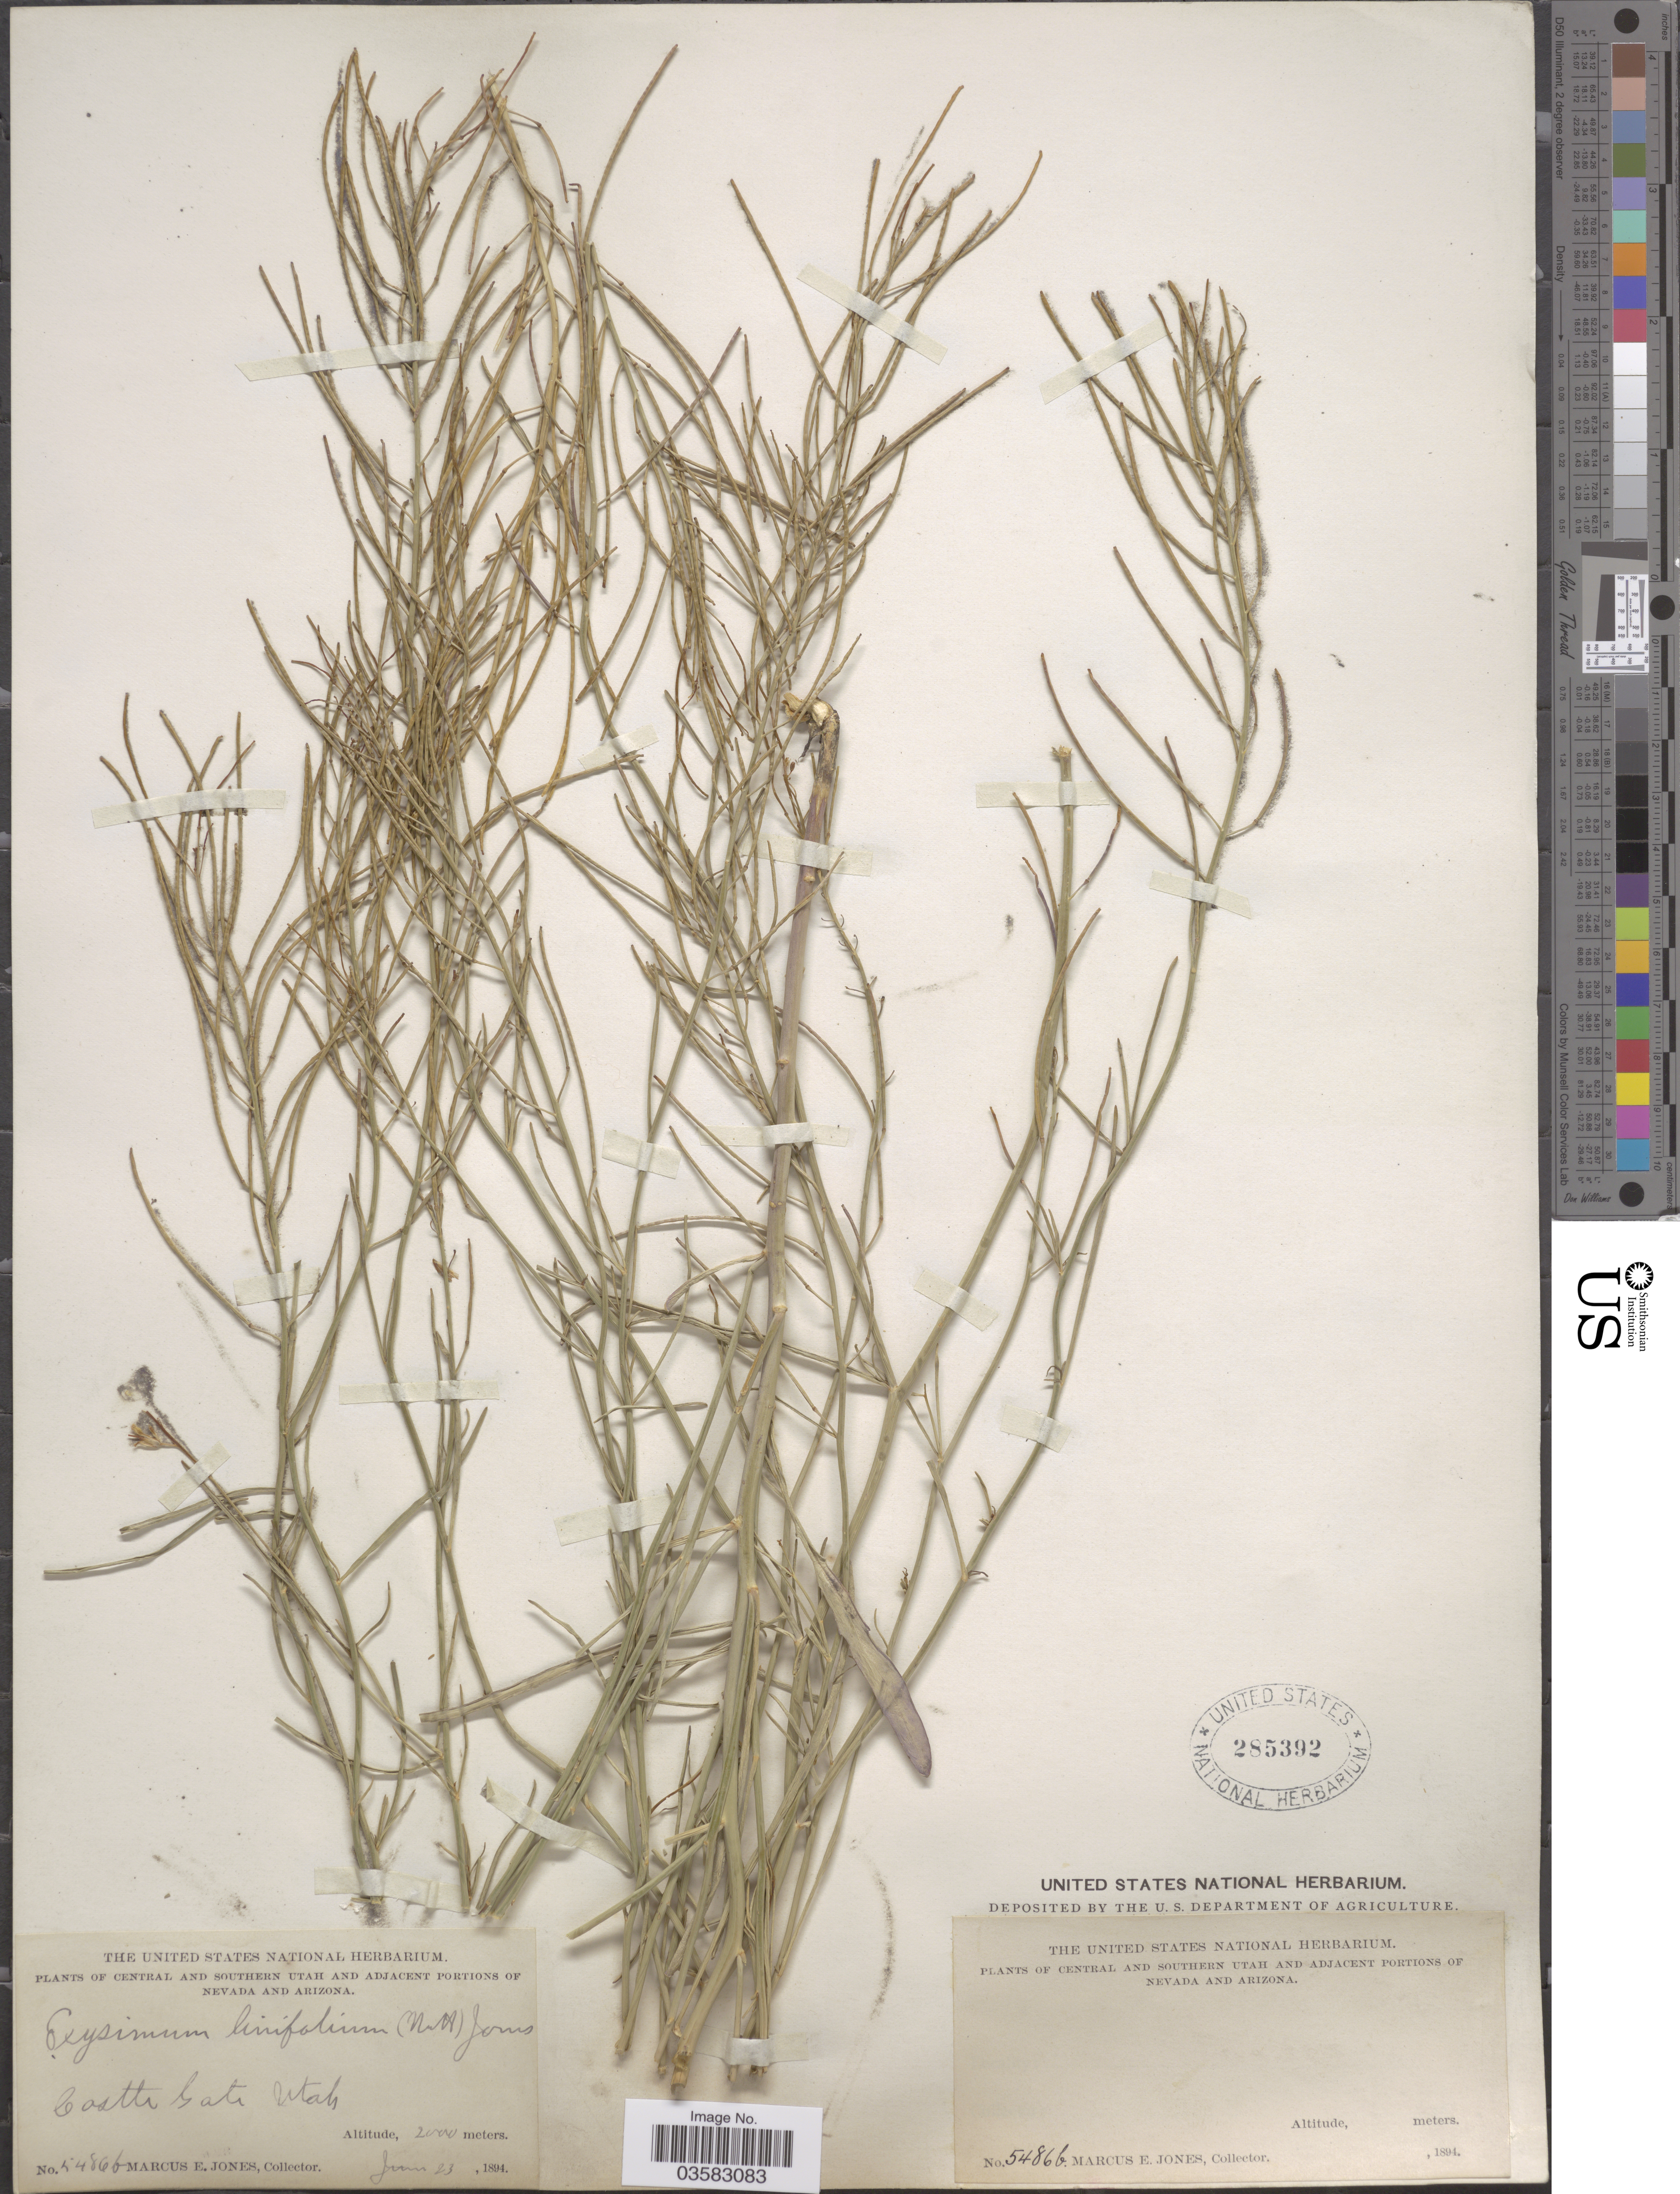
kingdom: Plantae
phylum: Tracheophyta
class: Magnoliopsida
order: Brassicales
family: Brassicaceae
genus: Sisymbrium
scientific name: Sisymbrium linifolium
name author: (Nutt.) Nutt. ex Torr. & A. Gray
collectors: M. E. Jones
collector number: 5486b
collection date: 1894-06-23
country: United States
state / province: Utah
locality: Central and Southern Utah. Castle Gate.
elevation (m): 2000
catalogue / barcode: US 285392